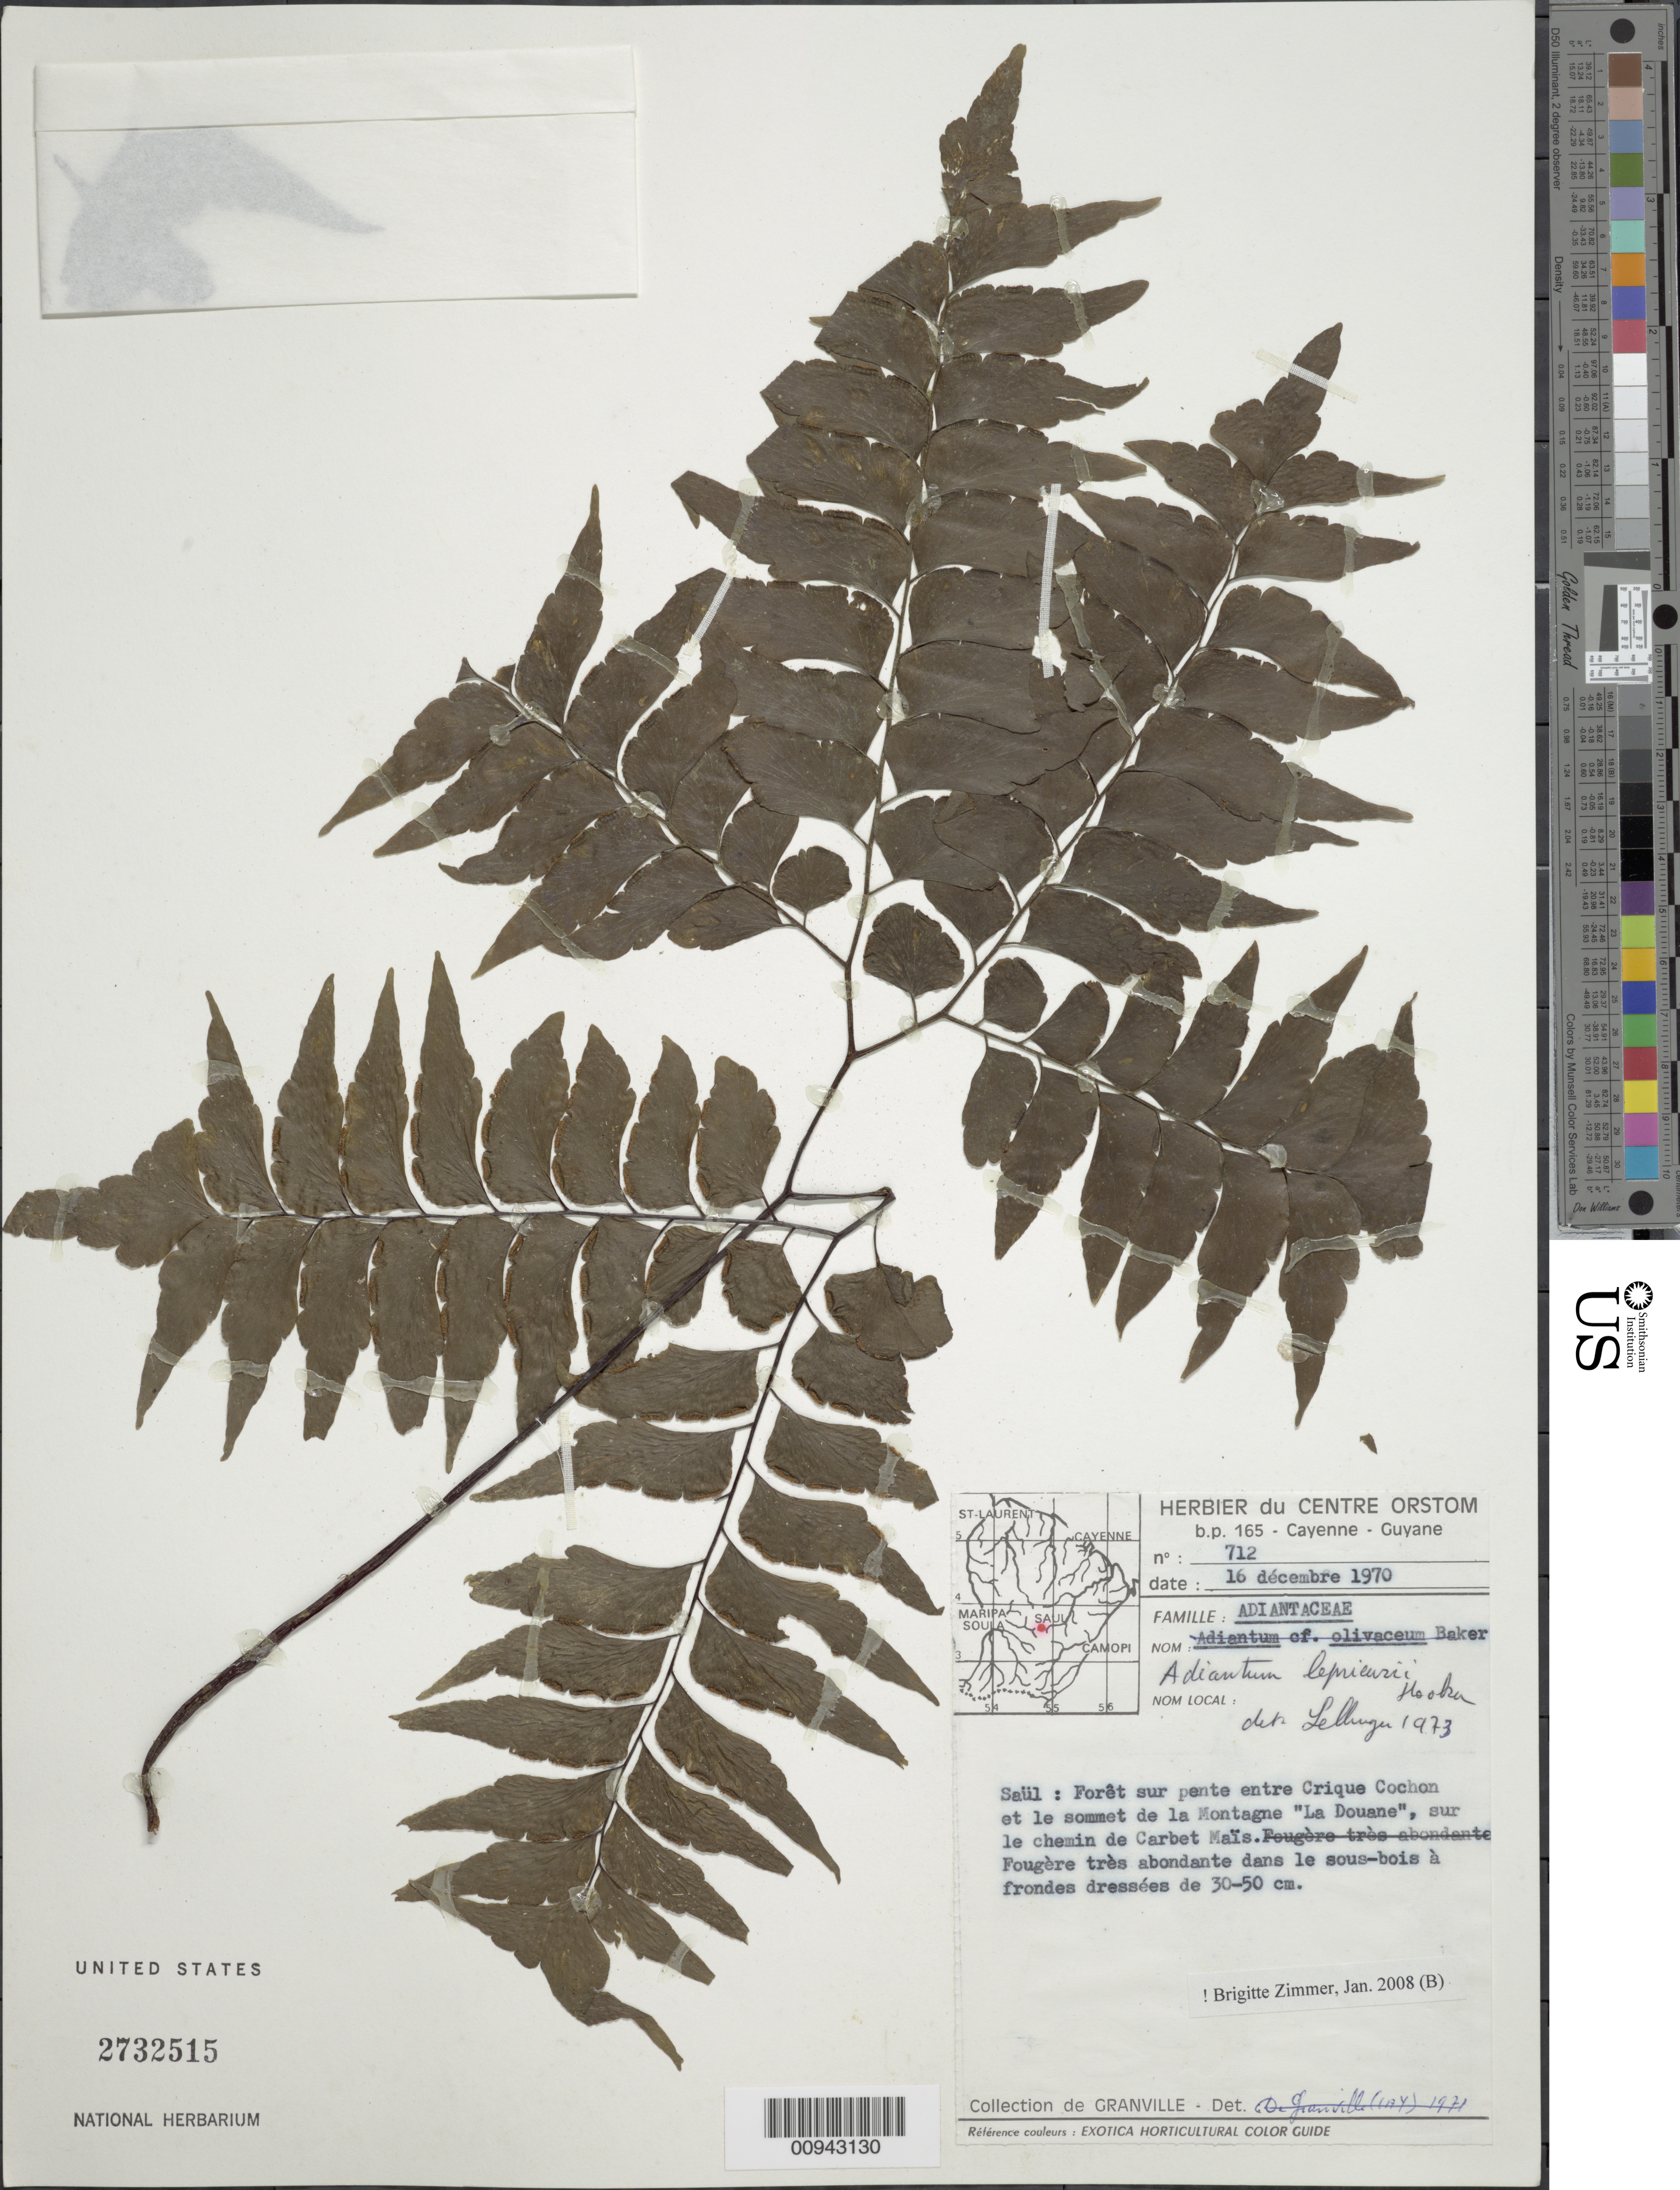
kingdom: Plantae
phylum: Tracheophyta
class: Polypodiopsida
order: Polypodiales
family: Pteridaceae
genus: Adiantum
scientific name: Adiantum leprieurii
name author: Hook.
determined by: Zimmer, B.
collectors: J.-J. de Granville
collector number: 712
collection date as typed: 16-Dec-70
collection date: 1970-12-16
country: French Guiana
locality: Saül, entre Crique Cochon et sommet de la Montagne "La Douane", sur le chemin de carbet Maïs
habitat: Foret sur pente; dans sous-bois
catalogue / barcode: US 2732515